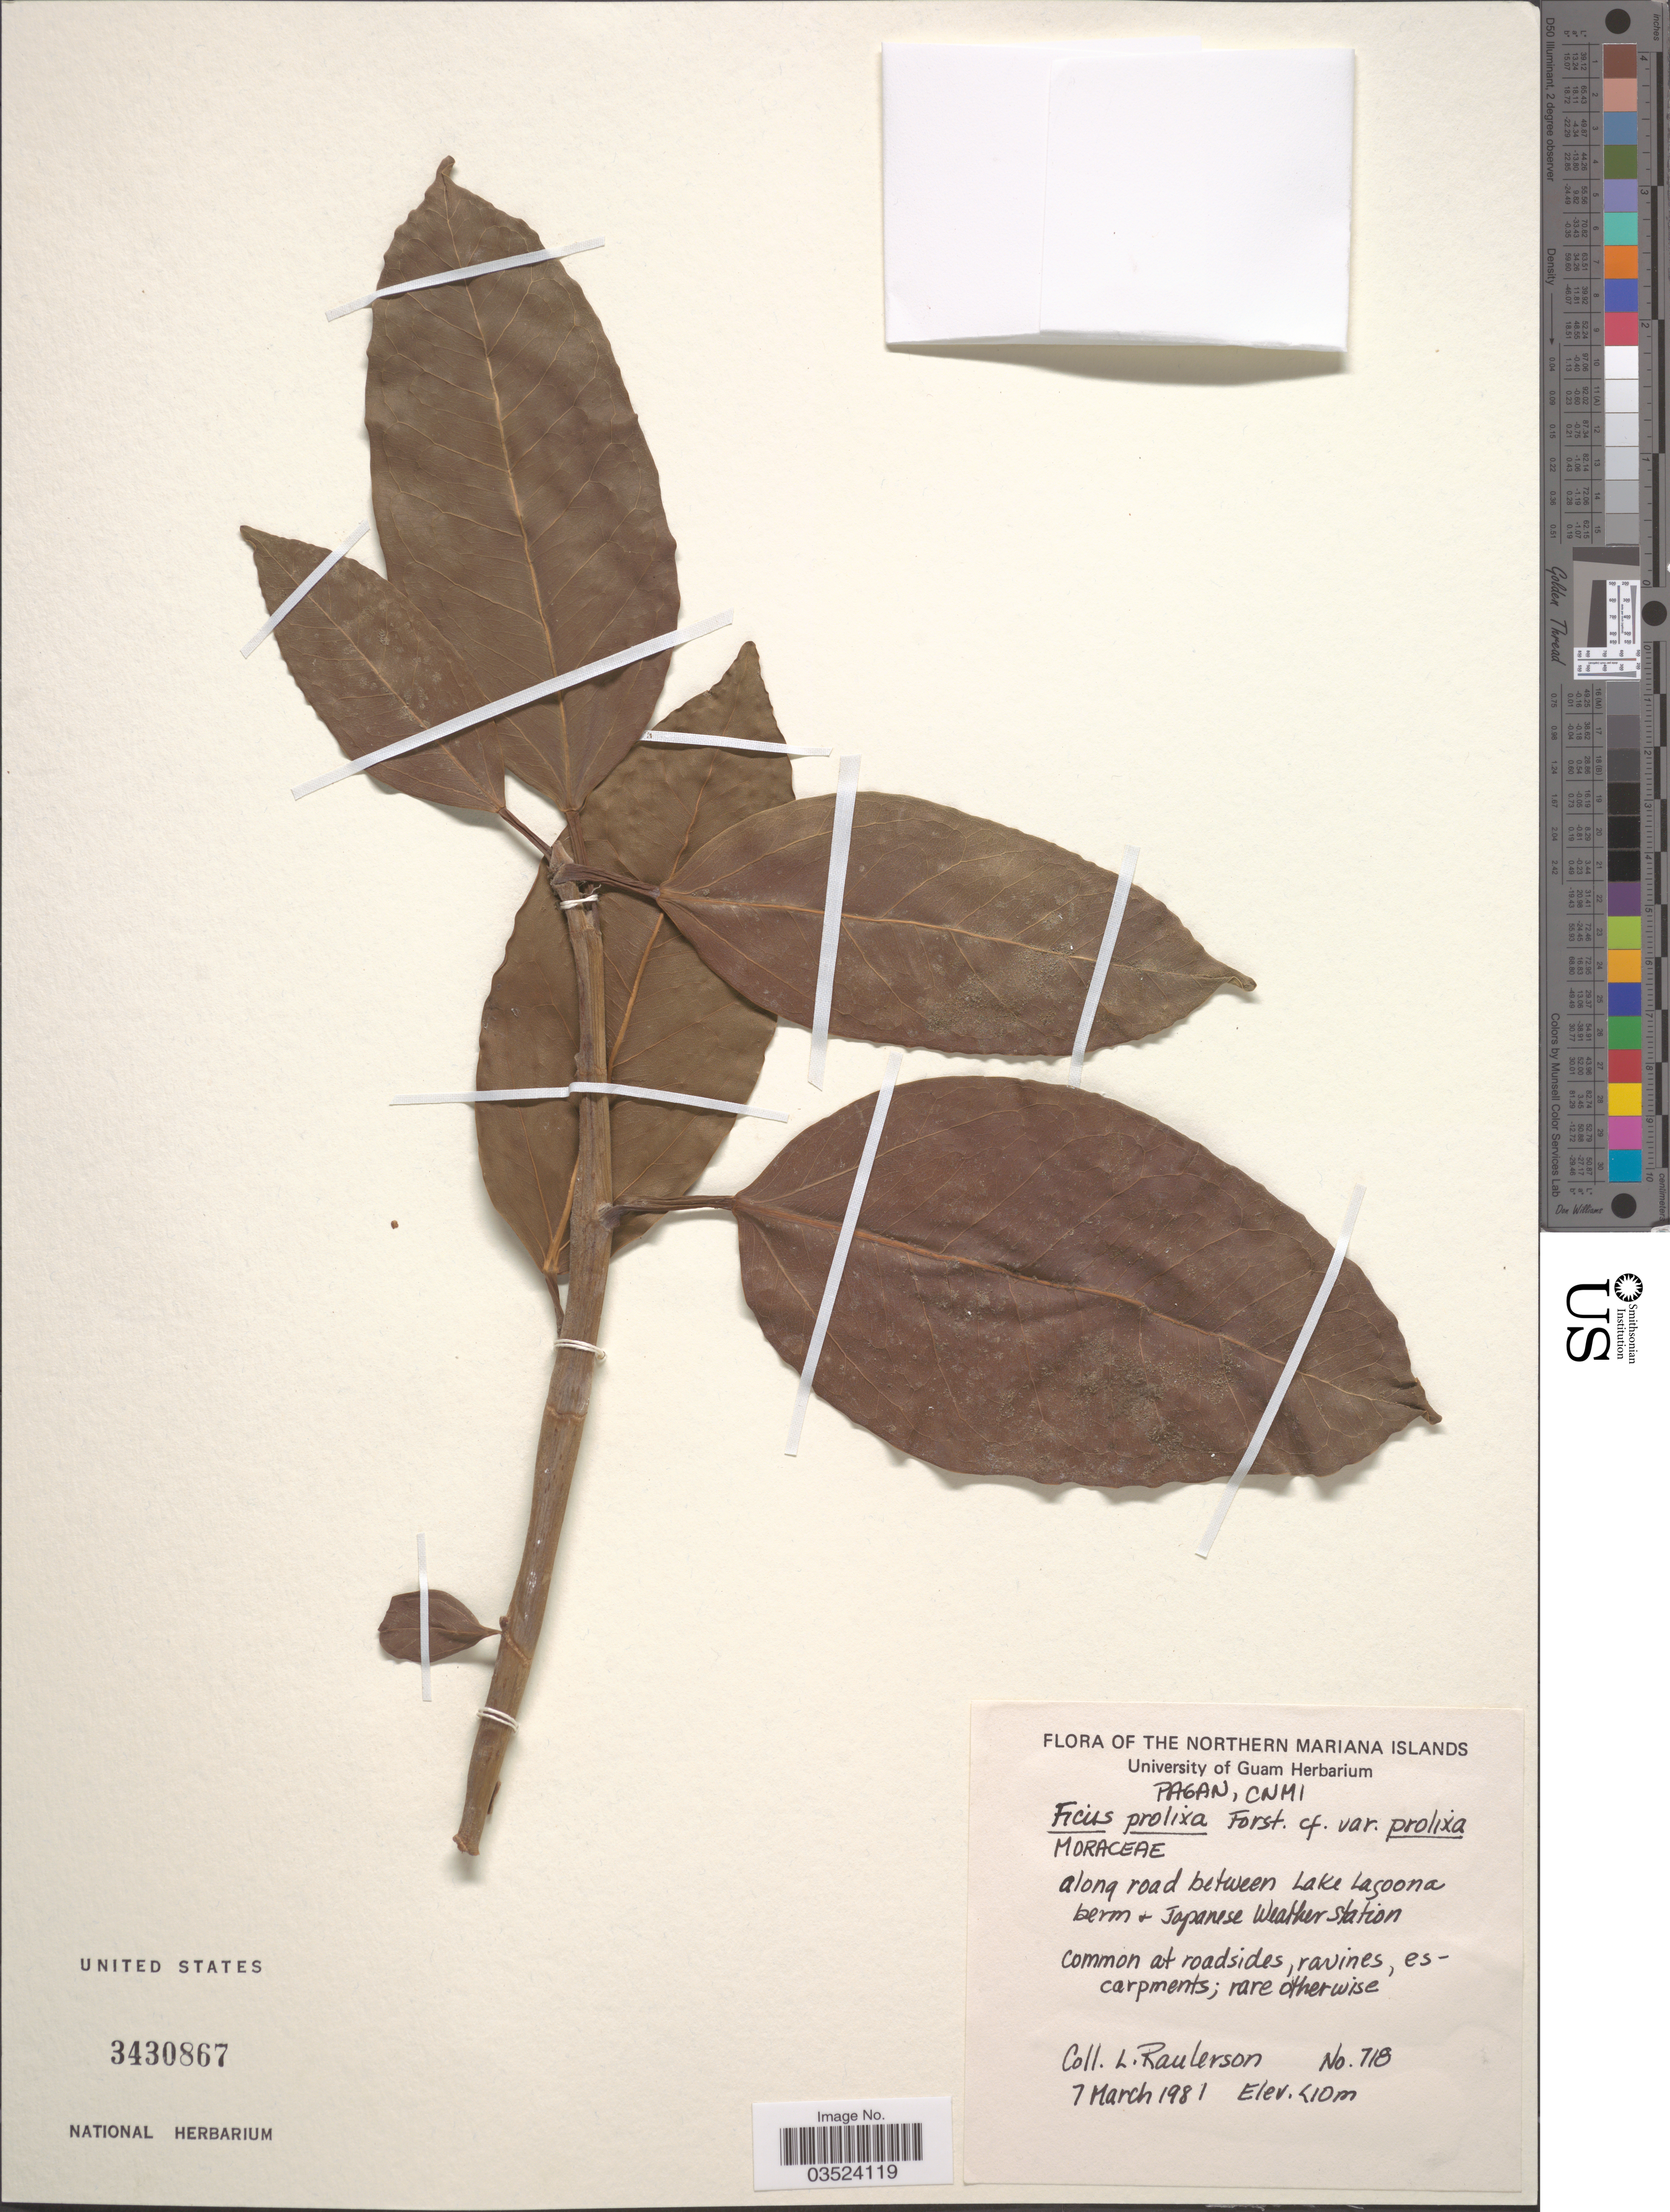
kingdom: Plantae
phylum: Tracheophyta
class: Magnoliopsida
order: Rosales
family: Moraceae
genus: Ficus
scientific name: Ficus prolixa var. prolixa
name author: G. Forst.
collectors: L. Raulerson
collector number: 718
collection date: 1981-03-07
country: Northern Mariana Islands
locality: Pagan, CNMI. Along road between Lake Lagoona berm & Japanese Weather Station.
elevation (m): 10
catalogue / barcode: US 3430867